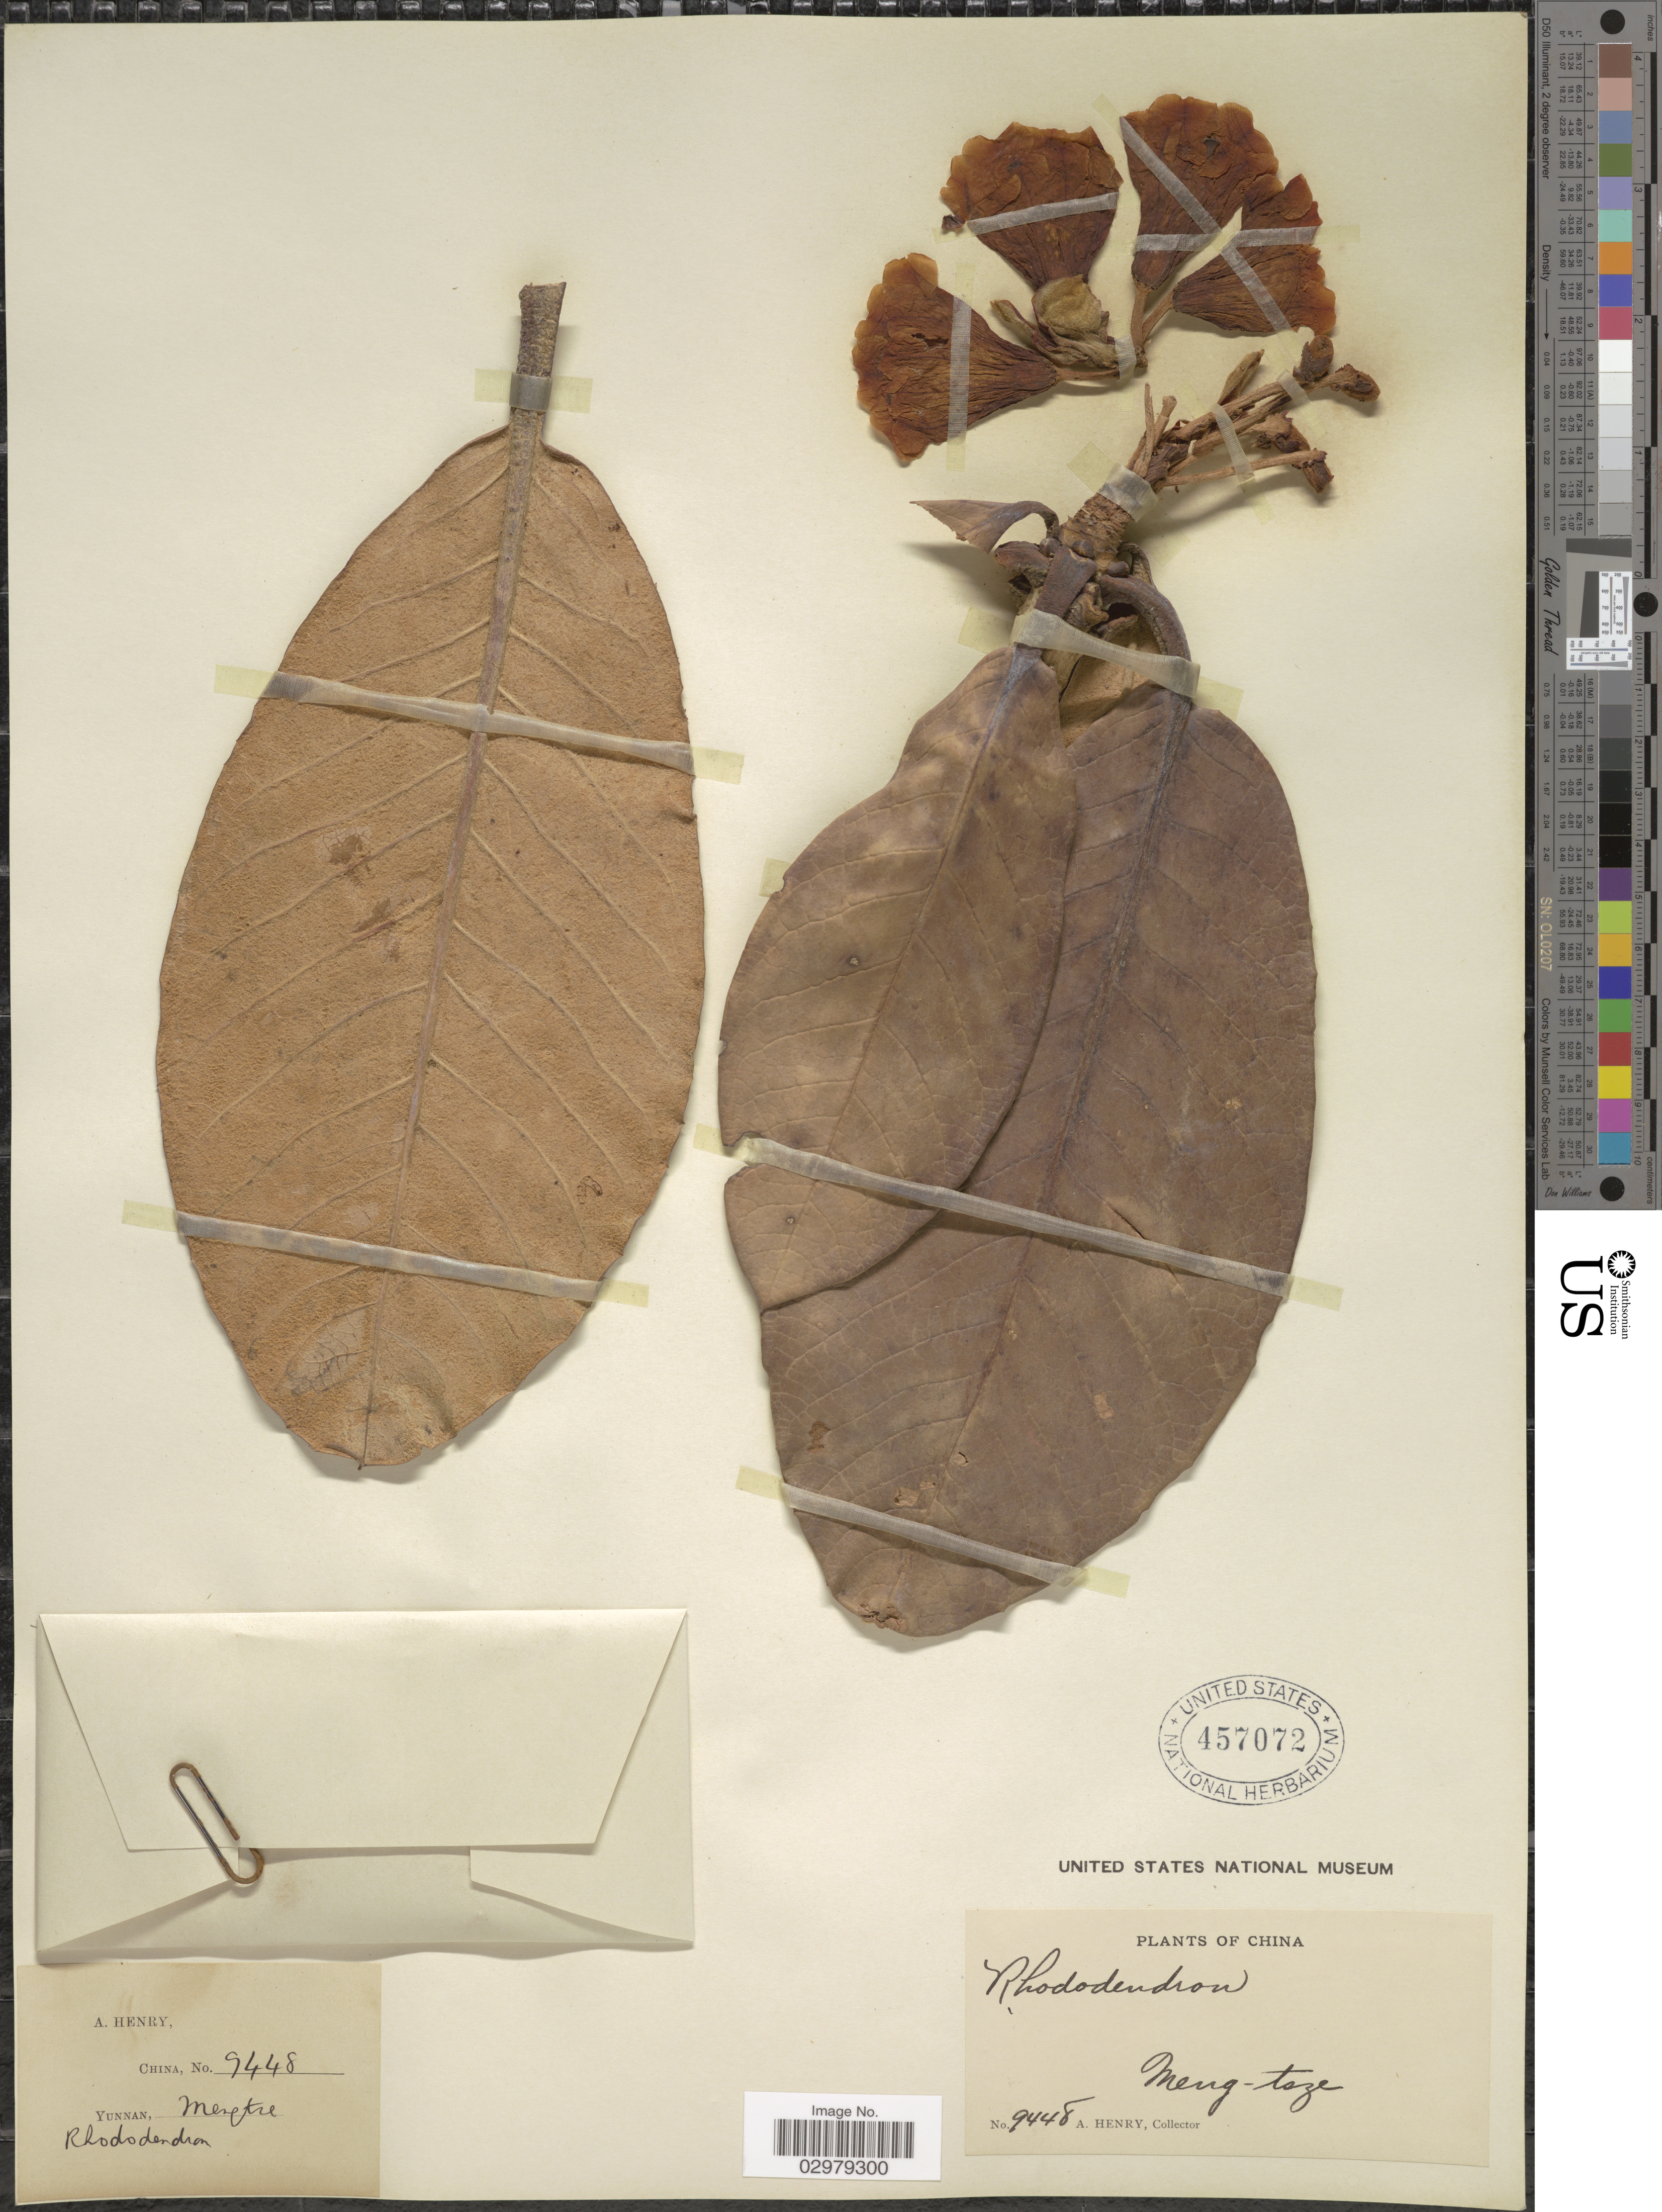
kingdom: Plantae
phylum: Tracheophyta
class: Magnoliopsida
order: Ericales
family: Ericaceae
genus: Rhododendron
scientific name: Rhododendron sp.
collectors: A. Henry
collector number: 9448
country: China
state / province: Yunnan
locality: Meng-tsze.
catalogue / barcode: US 457072